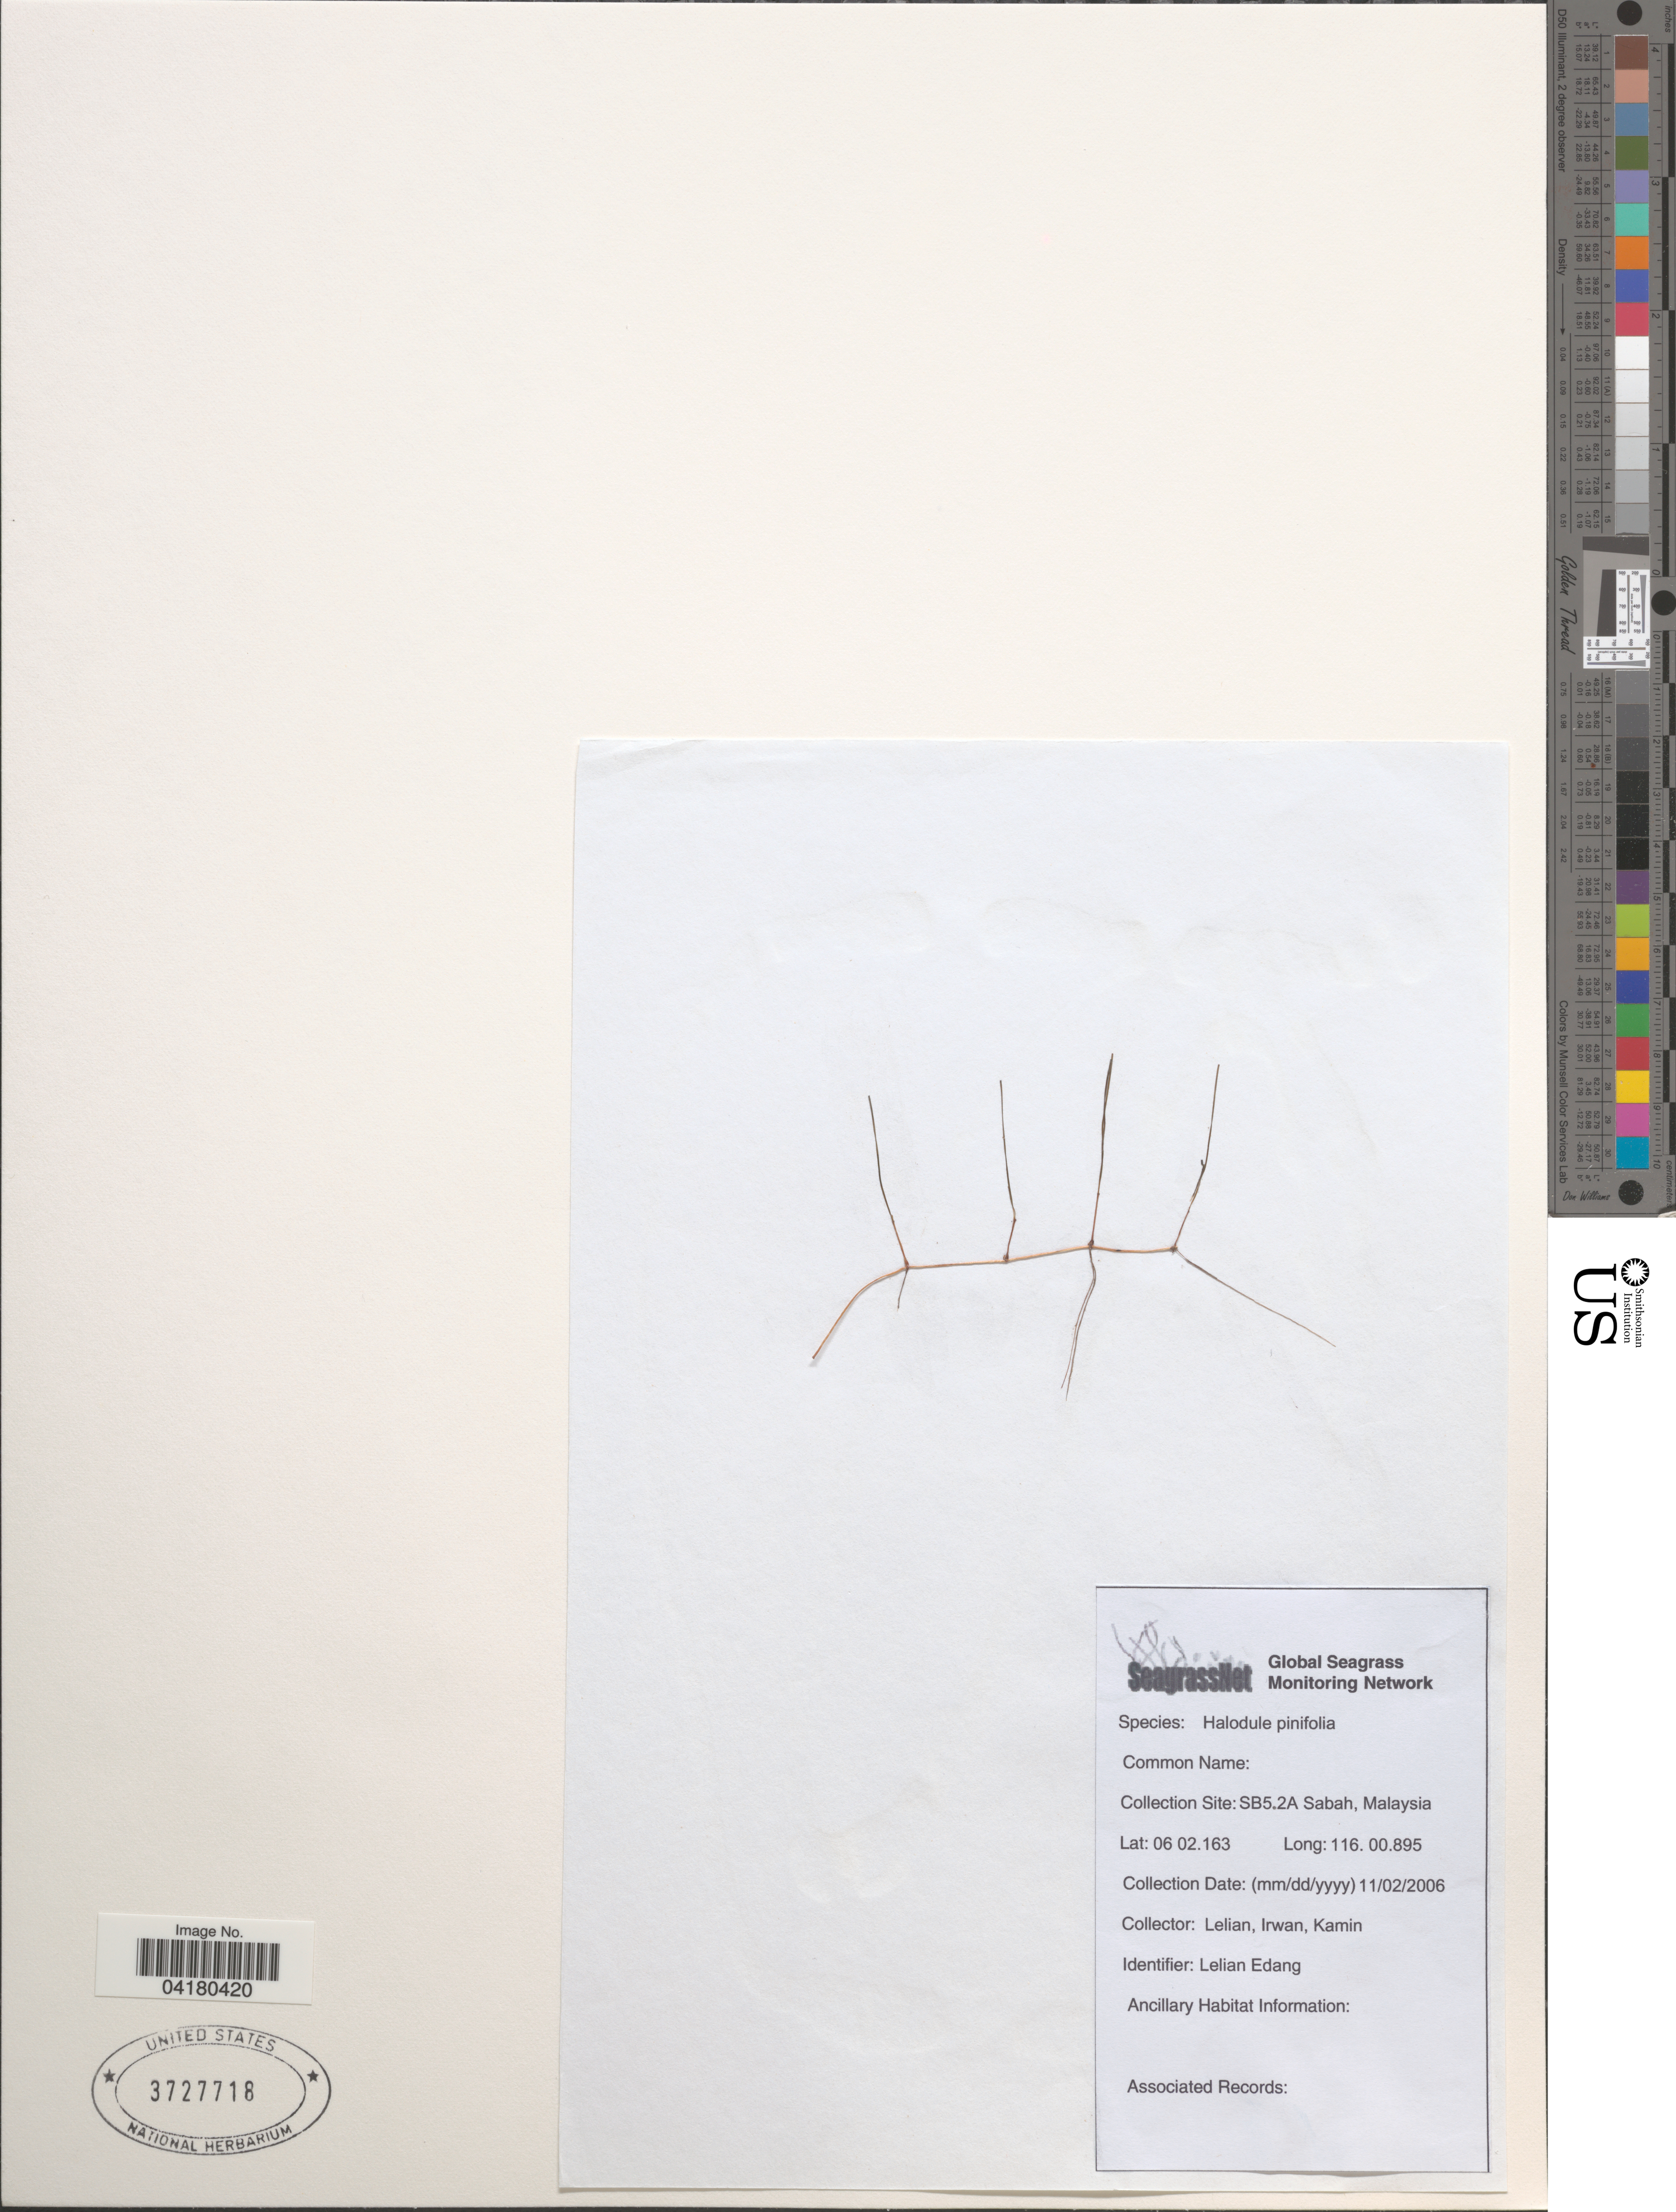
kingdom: Plantae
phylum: Tracheophyta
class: Liliopsida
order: Alismatales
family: Cymodoceaceae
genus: Halodule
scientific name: Halodule pinifolia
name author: (Miki) Hartog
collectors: Lelian, Irwan & Kamin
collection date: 2006-02-11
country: Malaysia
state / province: Sabah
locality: Collection Site: SB5.2A.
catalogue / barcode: US 3727718